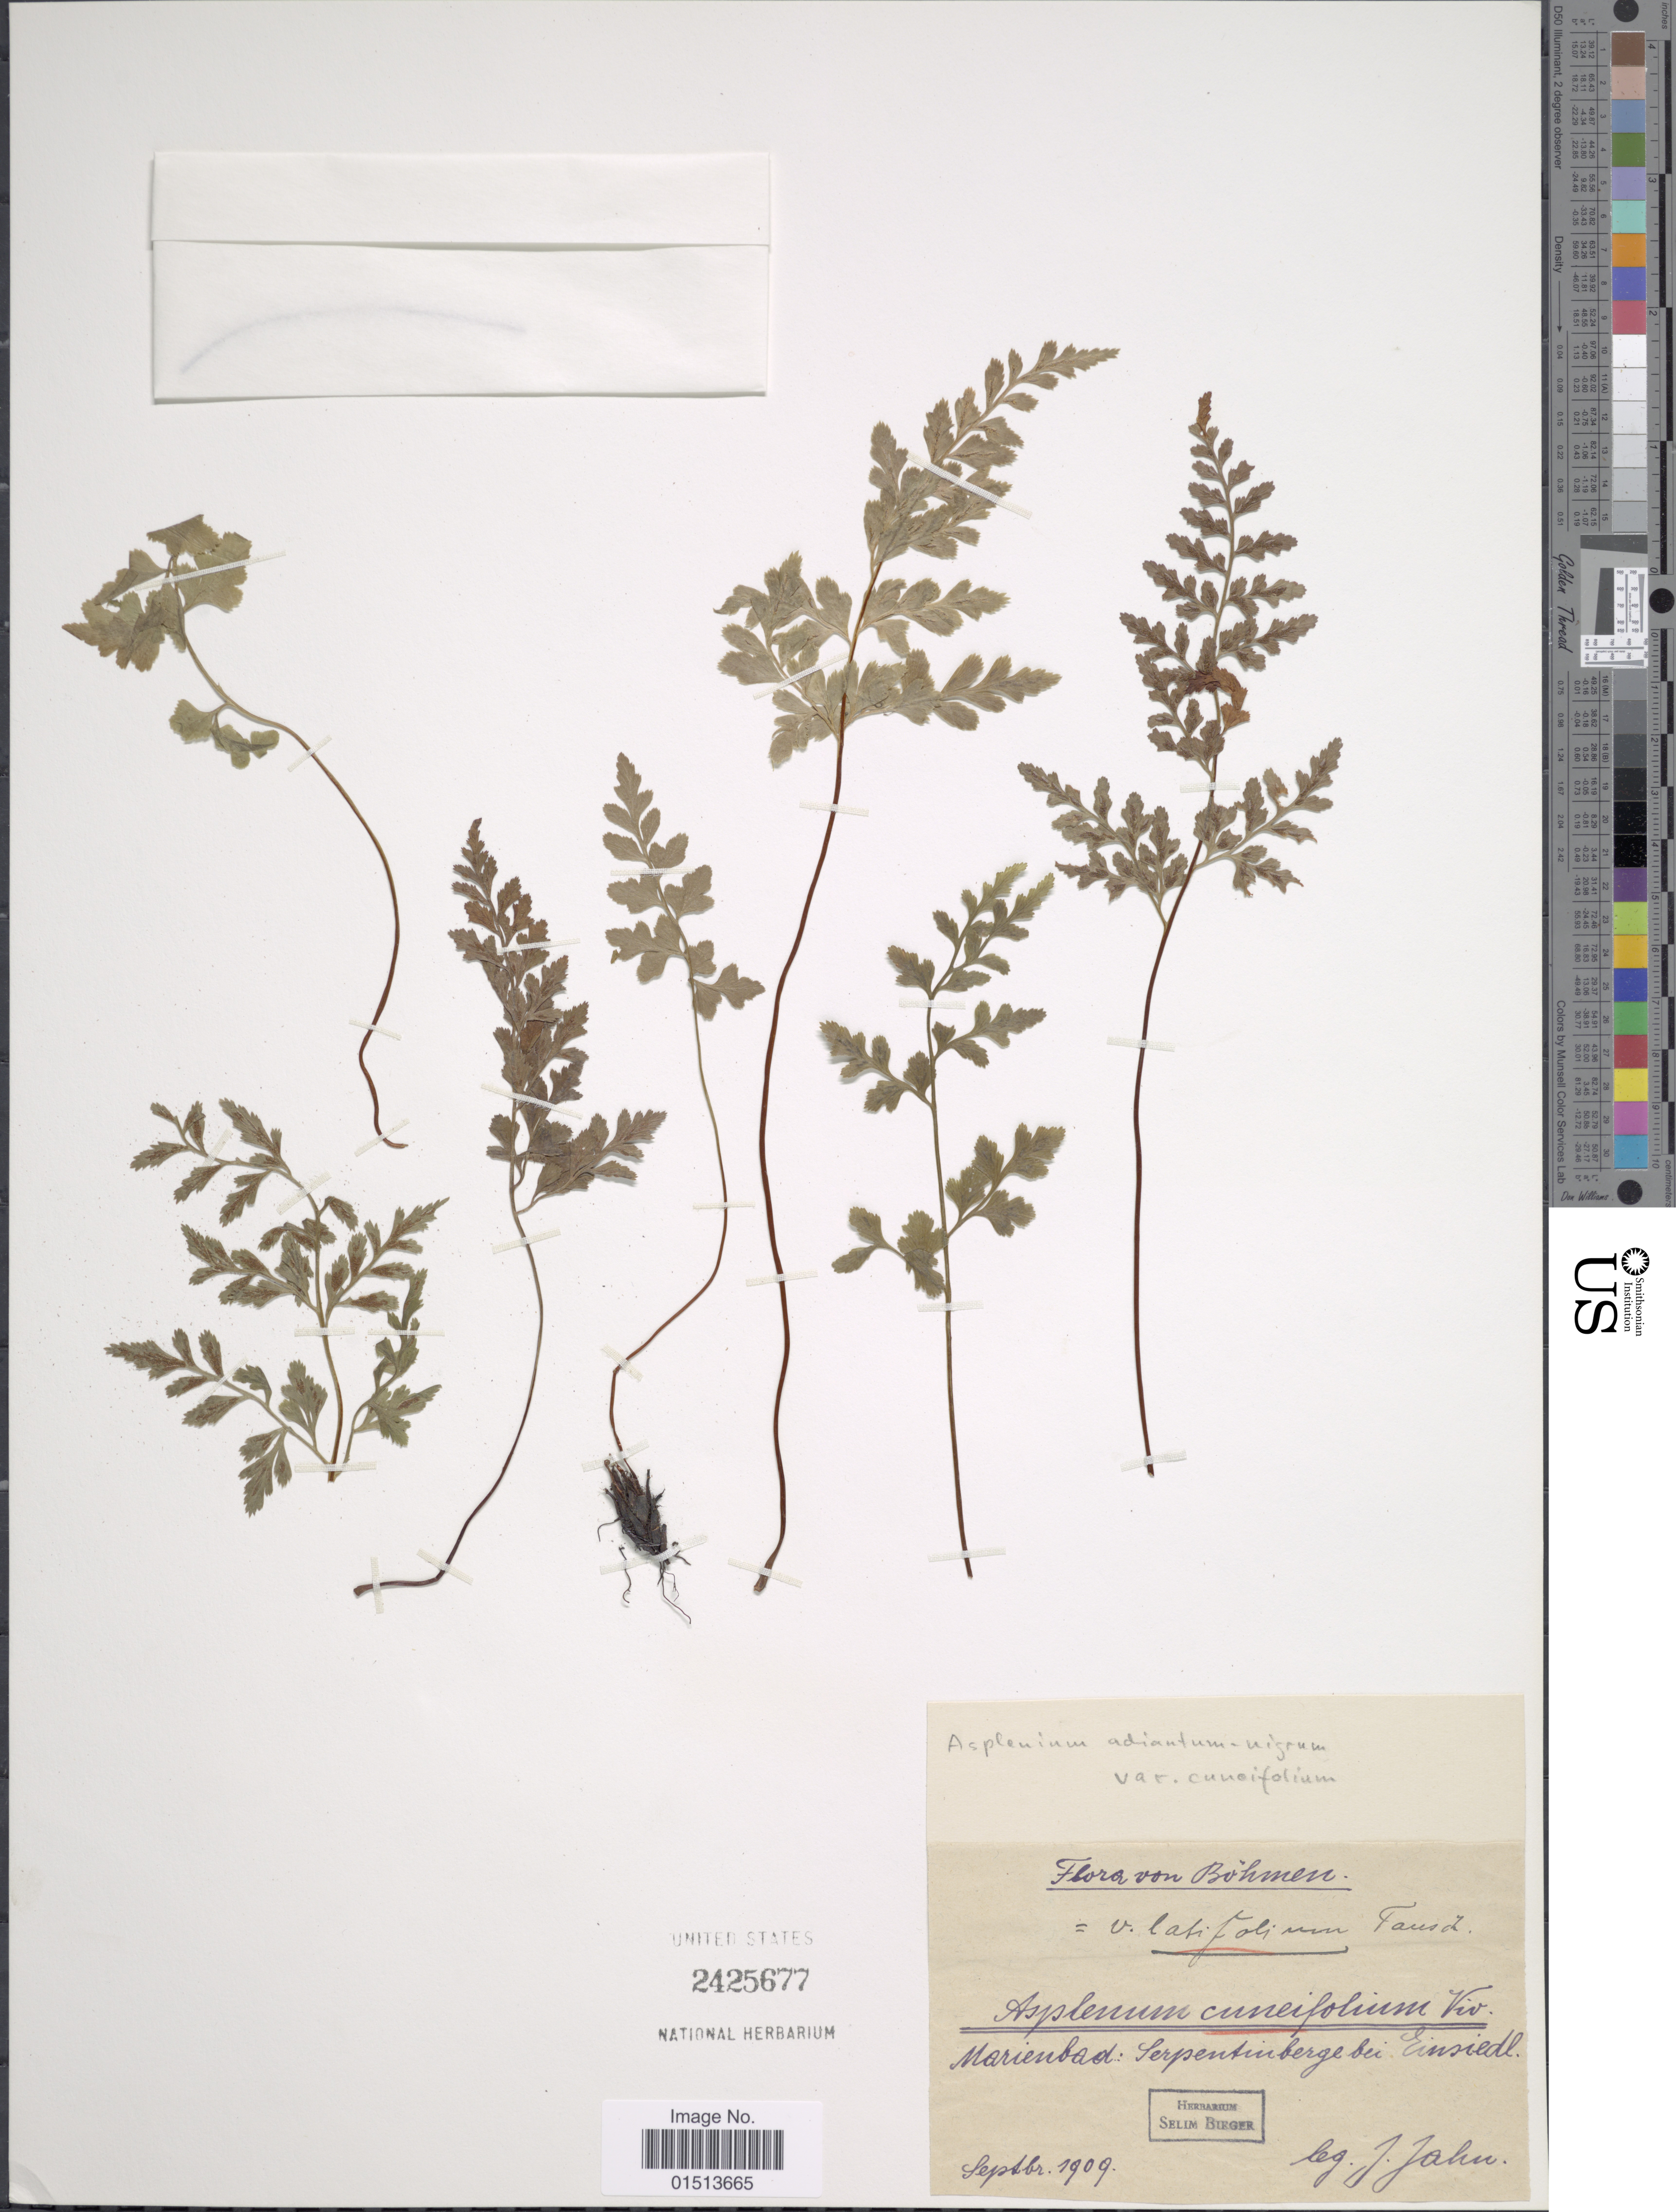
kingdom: Plantae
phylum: Tracheophyta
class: Polypodiopsida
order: Polypodiales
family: Aspleniaceae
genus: Asplenium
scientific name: Asplenium adiantum-nigrum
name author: L.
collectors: J. Jahn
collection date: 1909-09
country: Czechia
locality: Böhmen, Marienbad: Serpentinberge bei Einsiedl.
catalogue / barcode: US 2425677